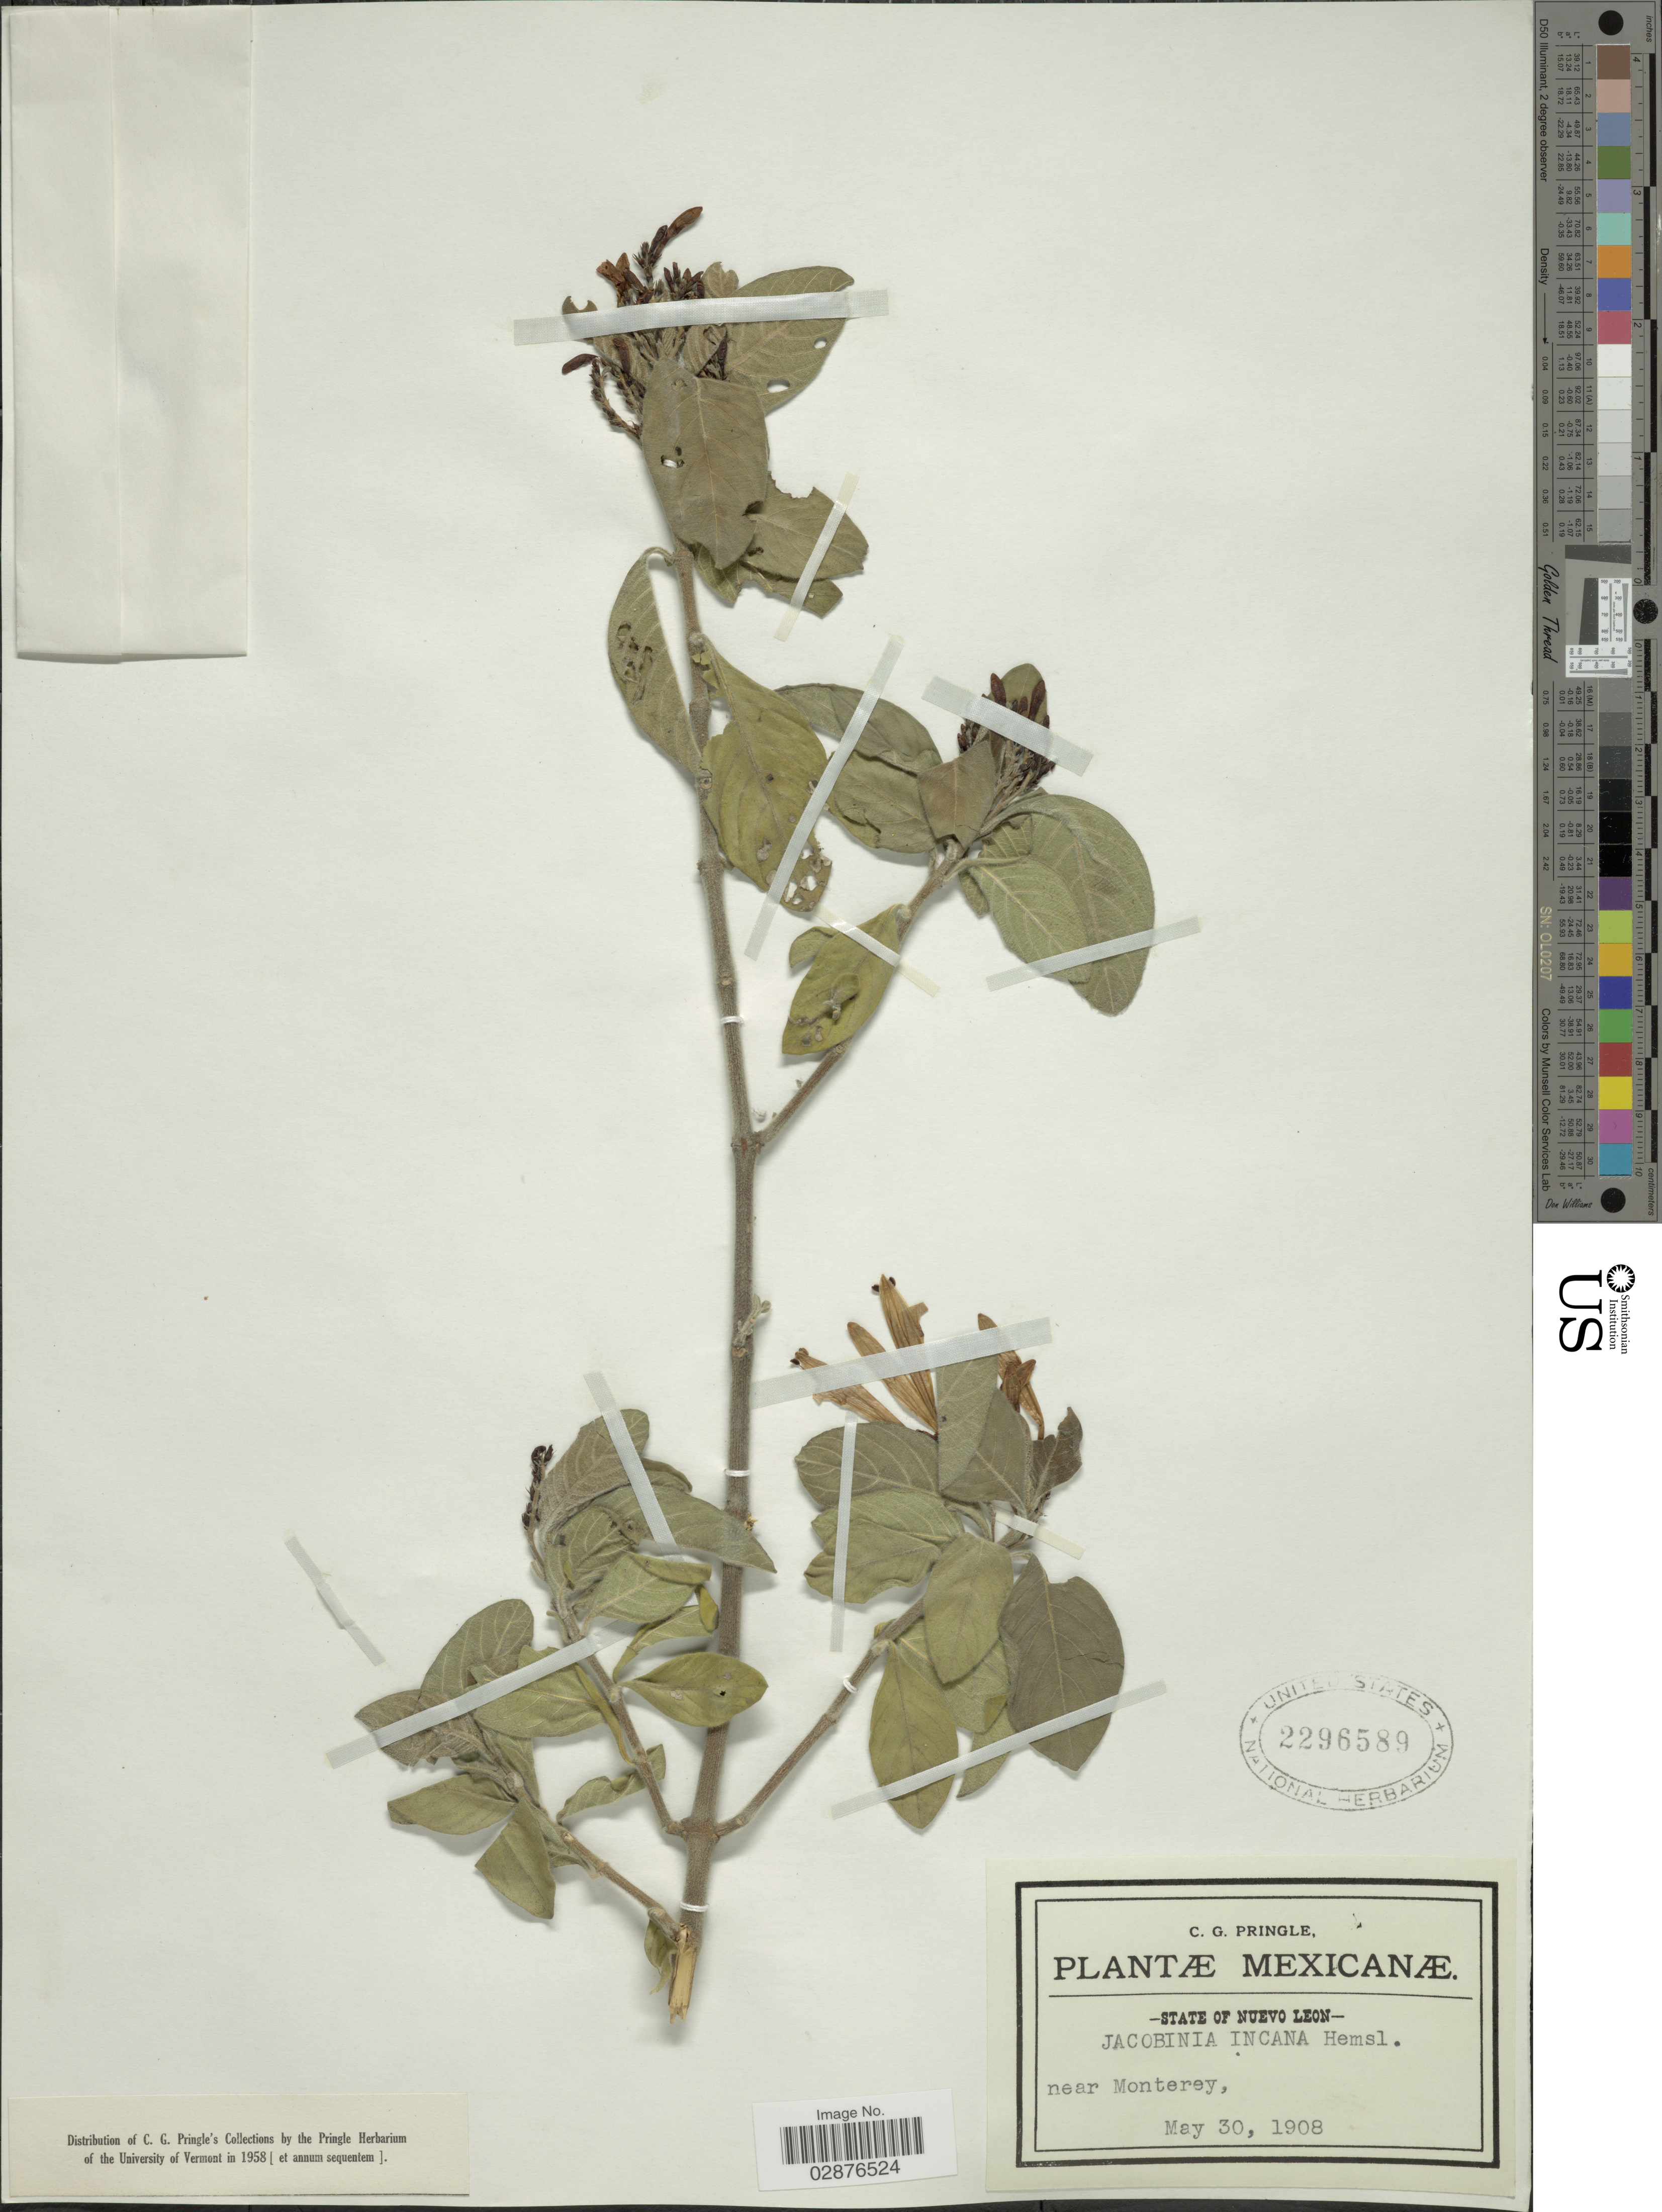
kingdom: Plantae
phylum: Tracheophyta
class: Magnoliopsida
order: Lamiales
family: Acanthaceae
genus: Justicia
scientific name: Justicia leonardii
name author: Wassh.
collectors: C. G. Pringle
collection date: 1908-05-30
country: Mexico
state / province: Nuevo León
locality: Near Monterey.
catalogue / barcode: US 2296589